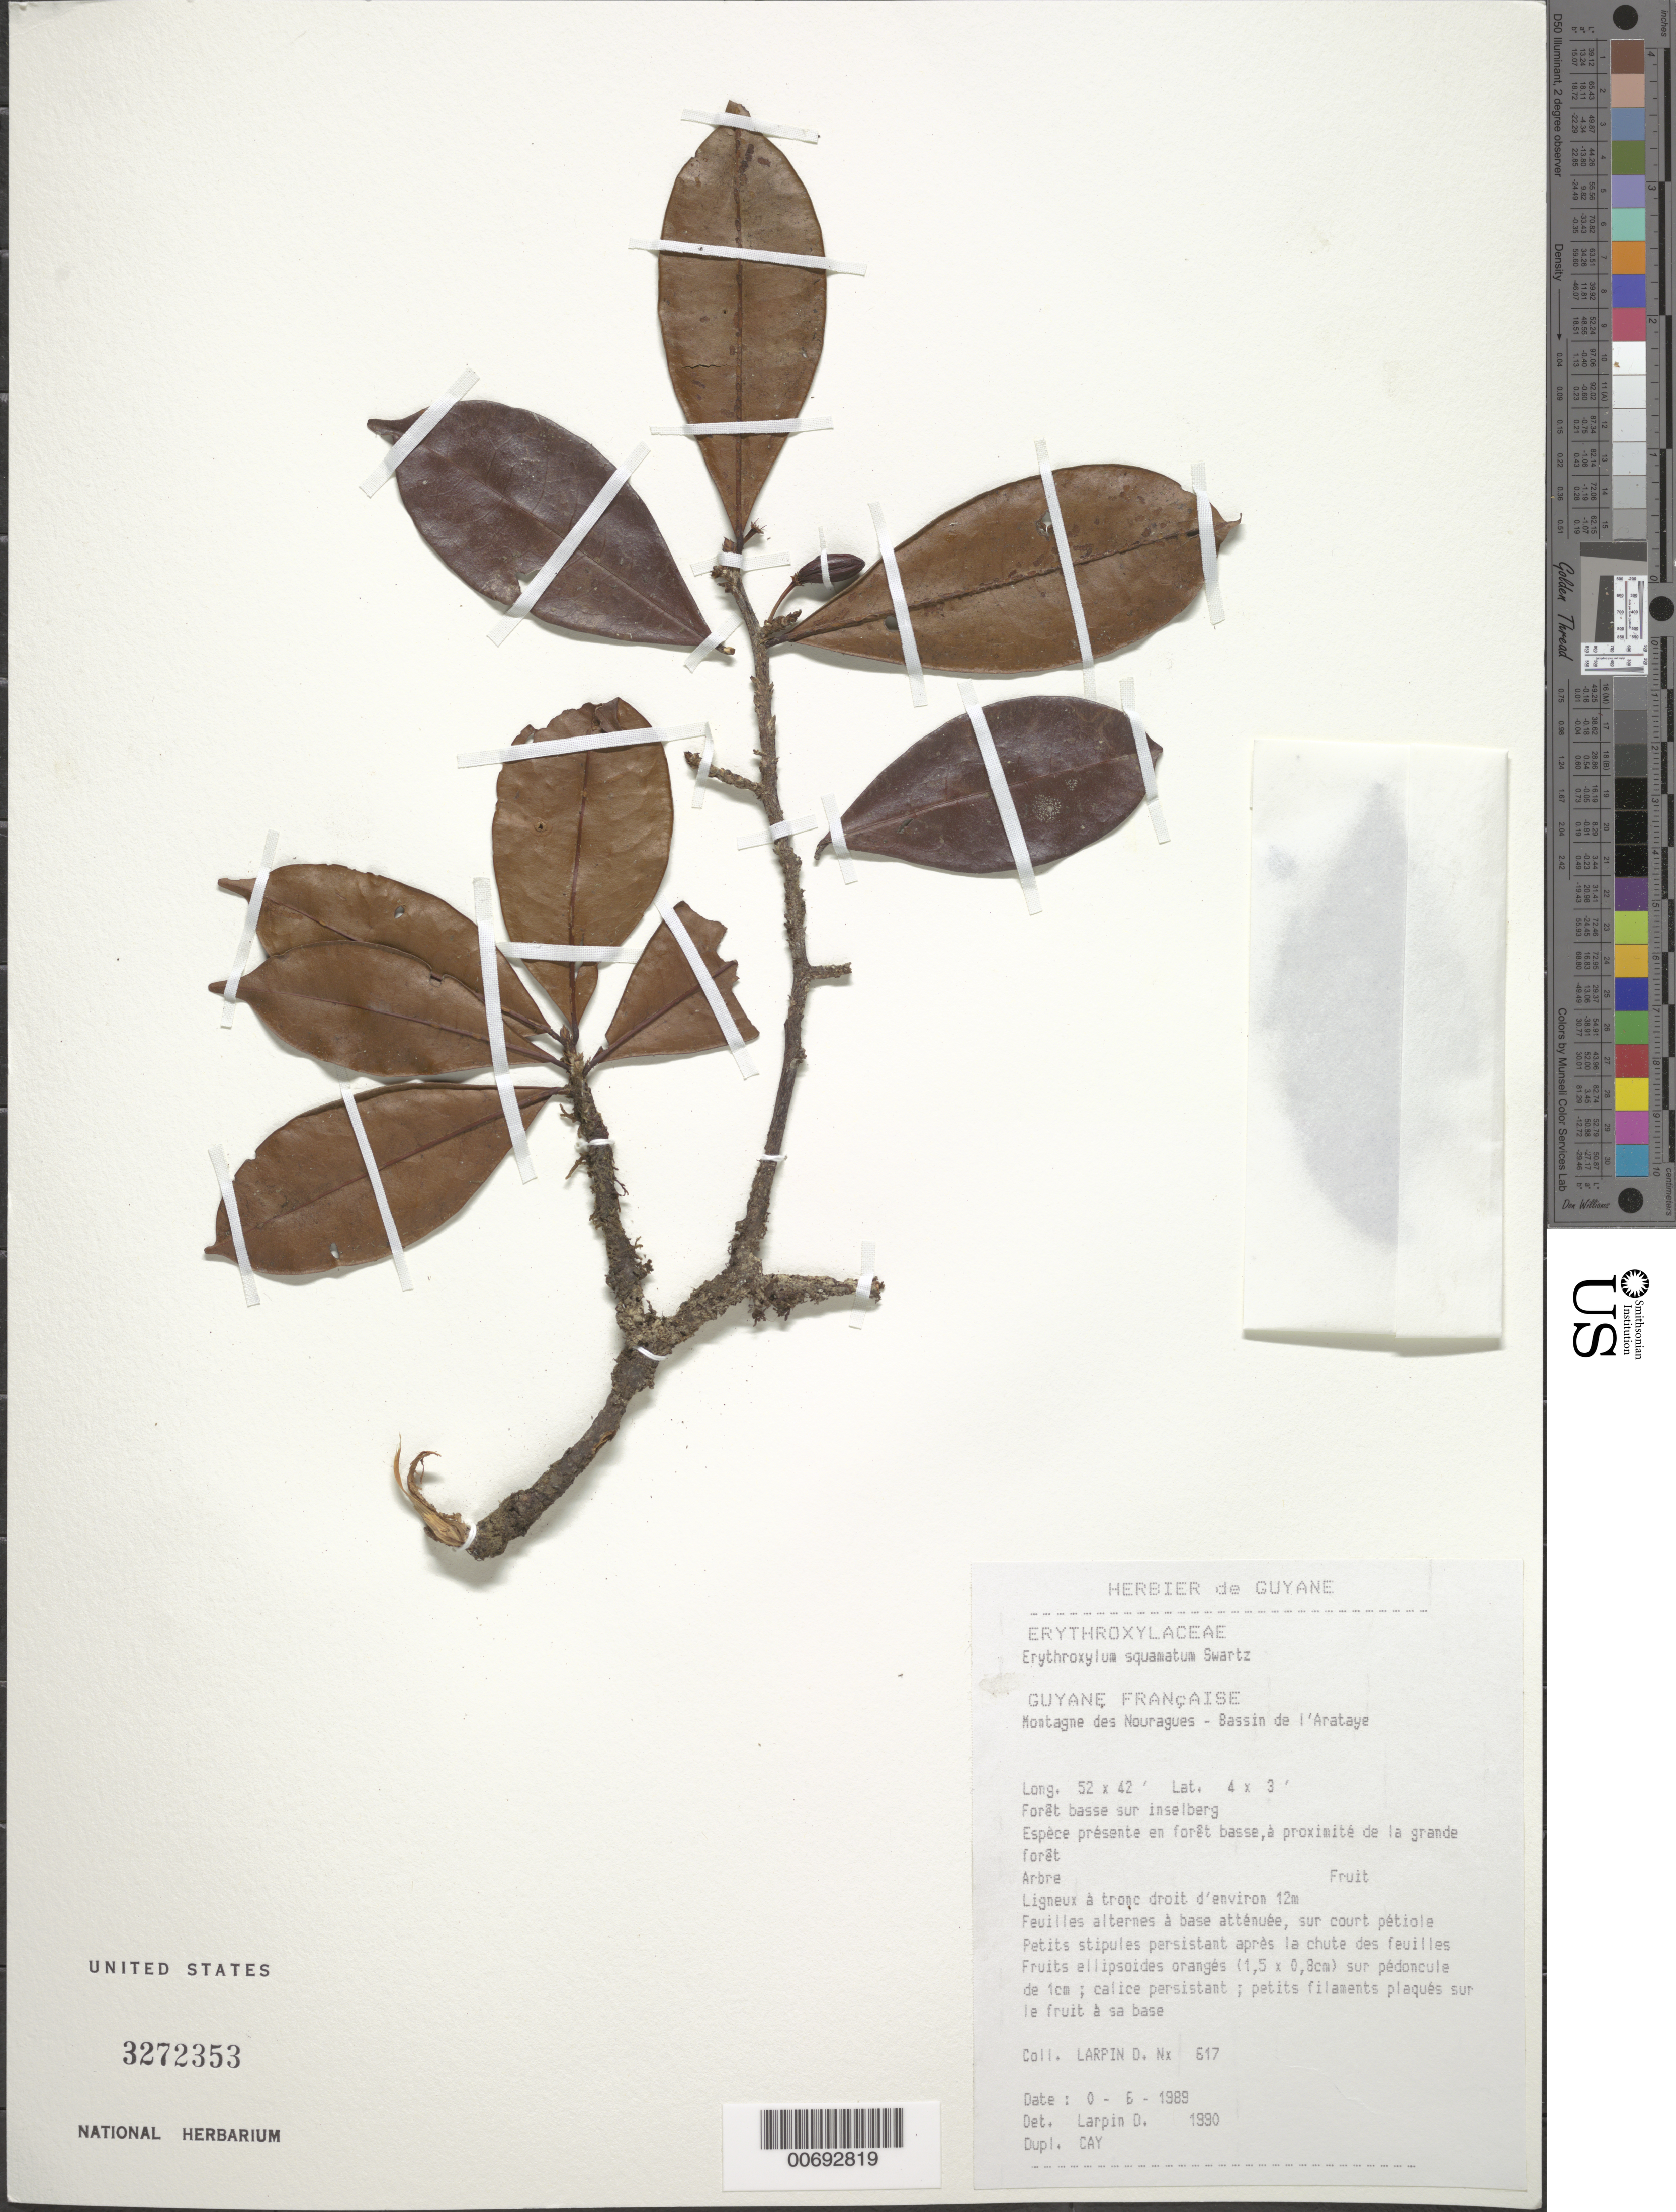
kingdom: Plantae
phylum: Tracheophyta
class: Magnoliopsida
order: Malpighiales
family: Erythroxylaceae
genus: Erythroxylum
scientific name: Erythroxylum squamatum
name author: Sw.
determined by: Larpin, D.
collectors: D. Larpin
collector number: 617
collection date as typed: Jun-89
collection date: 1989-06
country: French Guiana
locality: Station des Nouragues, Bassin de l'Approuague, Arataye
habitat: Forest at base of inselberg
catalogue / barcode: US 3272353